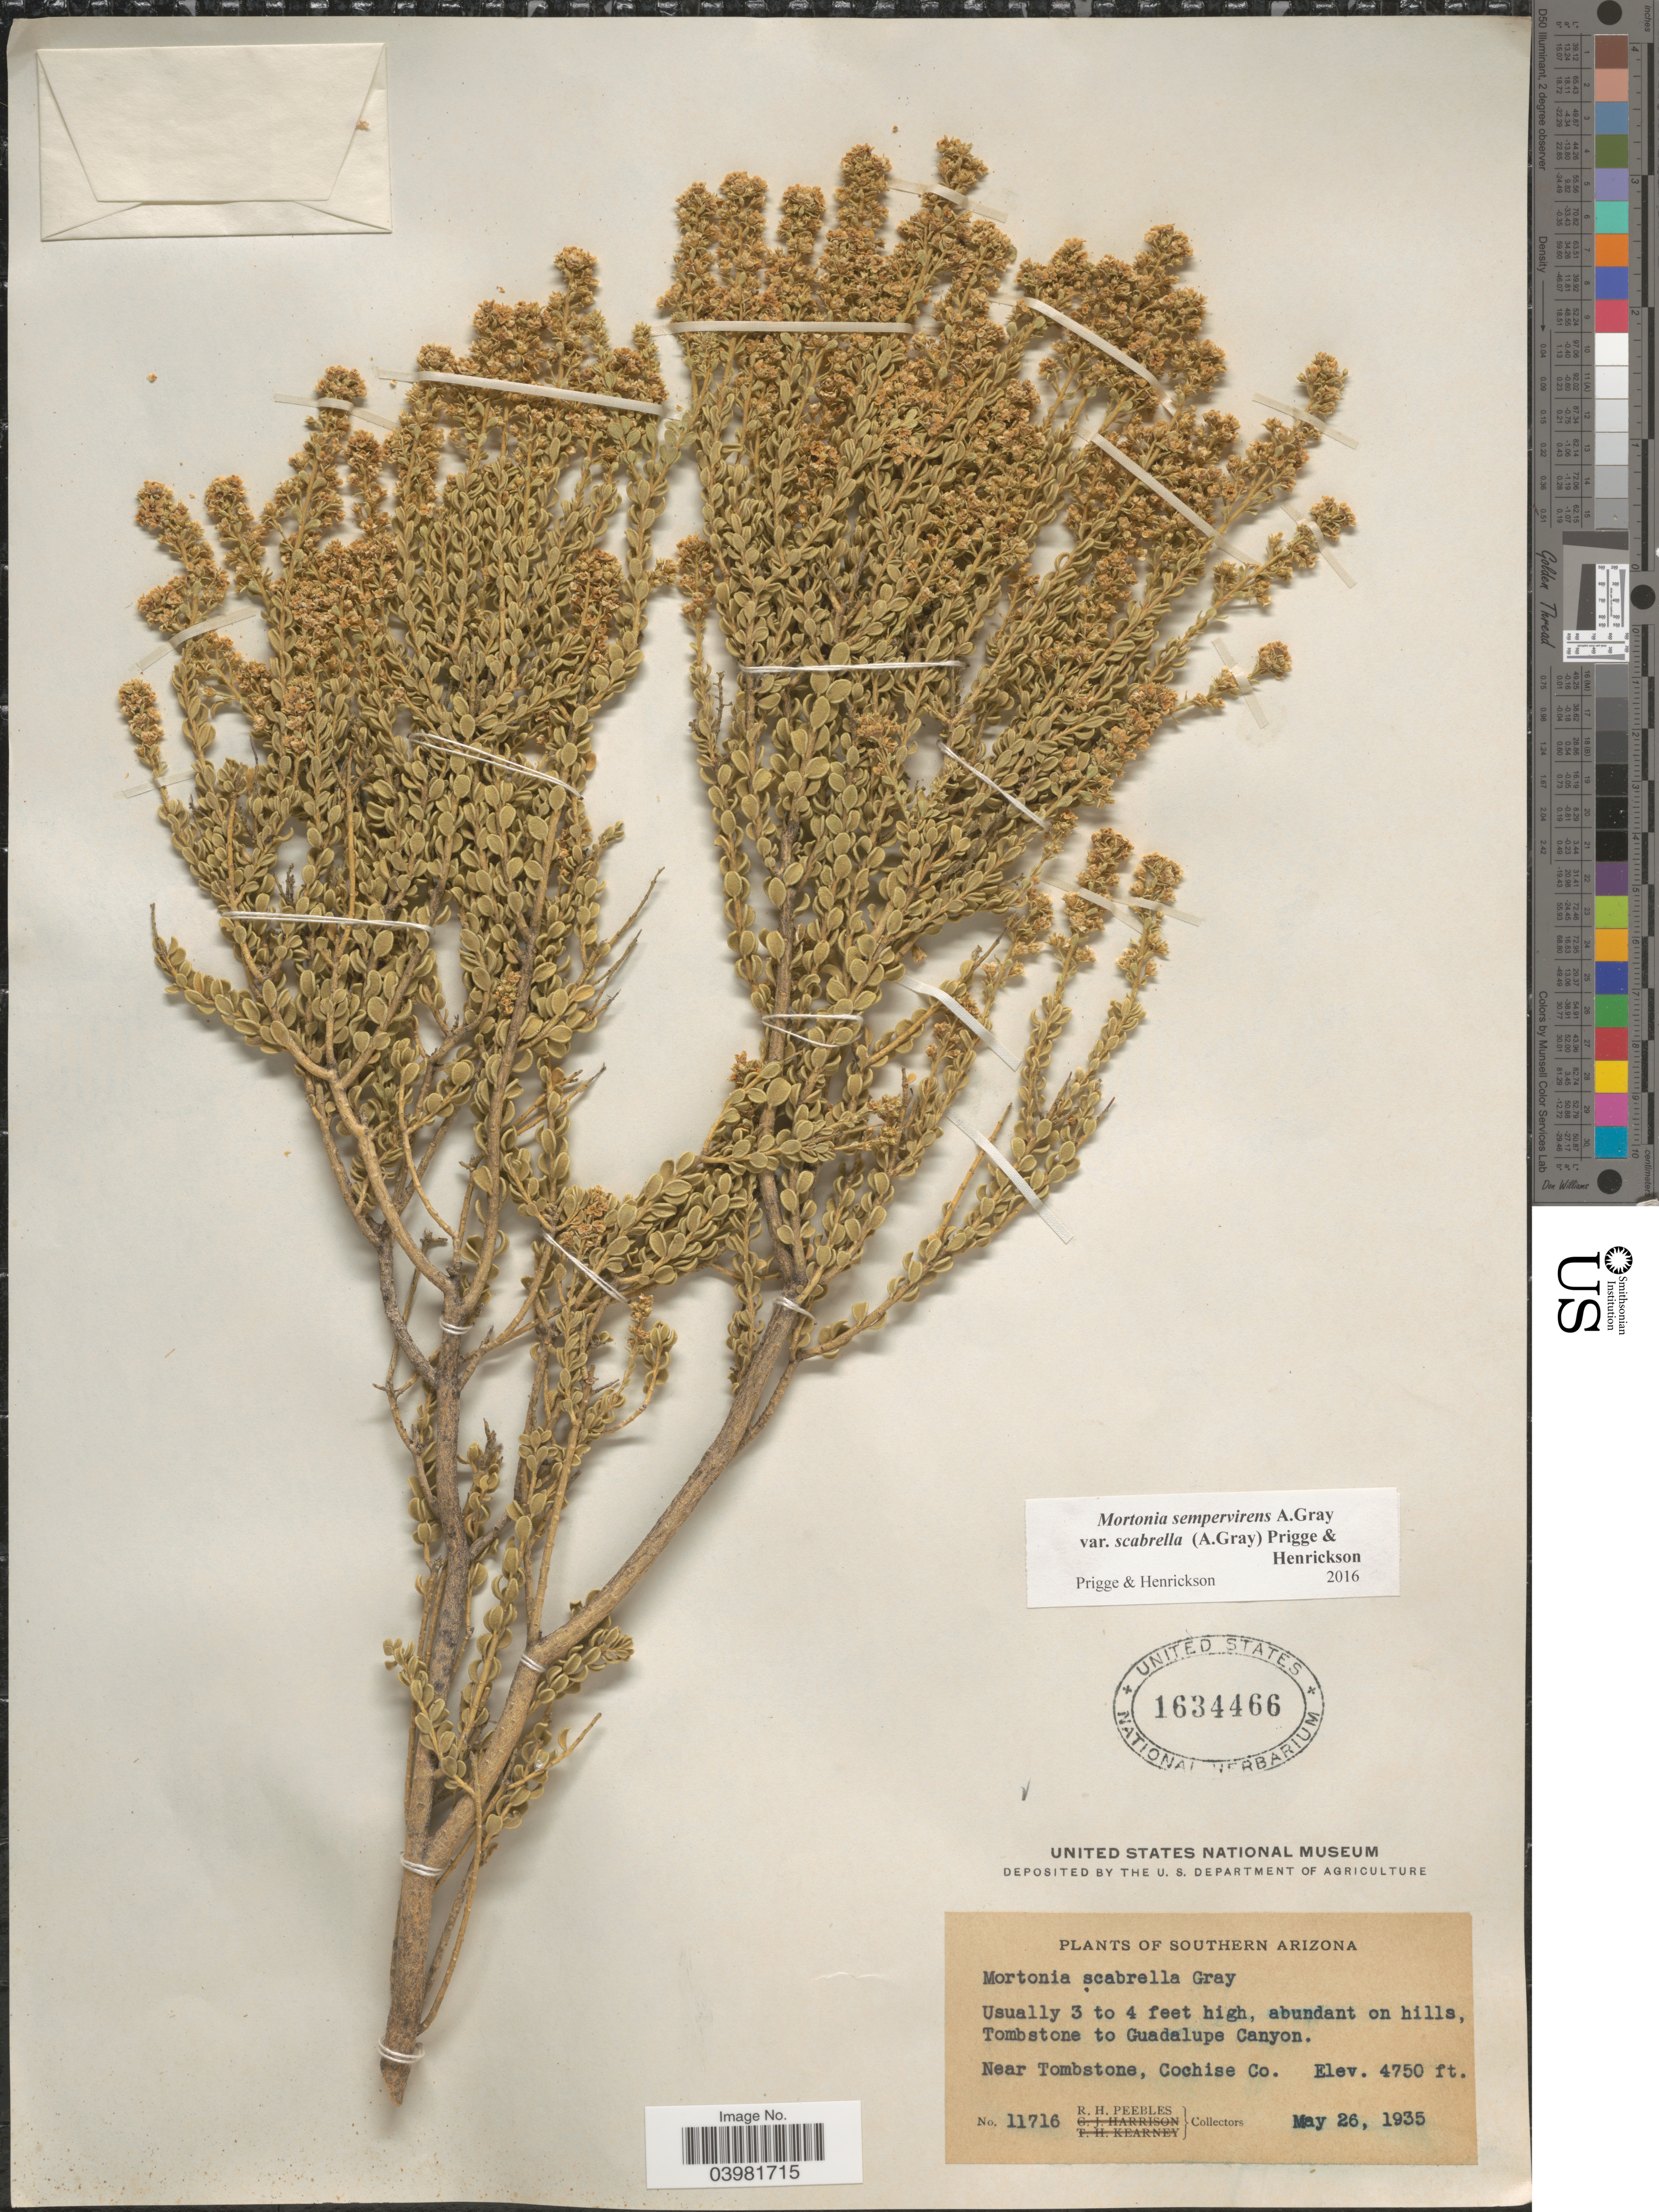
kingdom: Plantae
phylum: Tracheophyta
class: Magnoliopsida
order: Celastrales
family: Celastraceae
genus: Mortonia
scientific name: Mortonia scabrella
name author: A. Gray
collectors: R. H. Peebles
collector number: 11716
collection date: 1935-05-26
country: United States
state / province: Arizona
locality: Southern Arizona. Tombstone to Guadalupe Canyon. Near Tombstone, Cochise Co.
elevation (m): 1448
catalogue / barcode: US 1634466